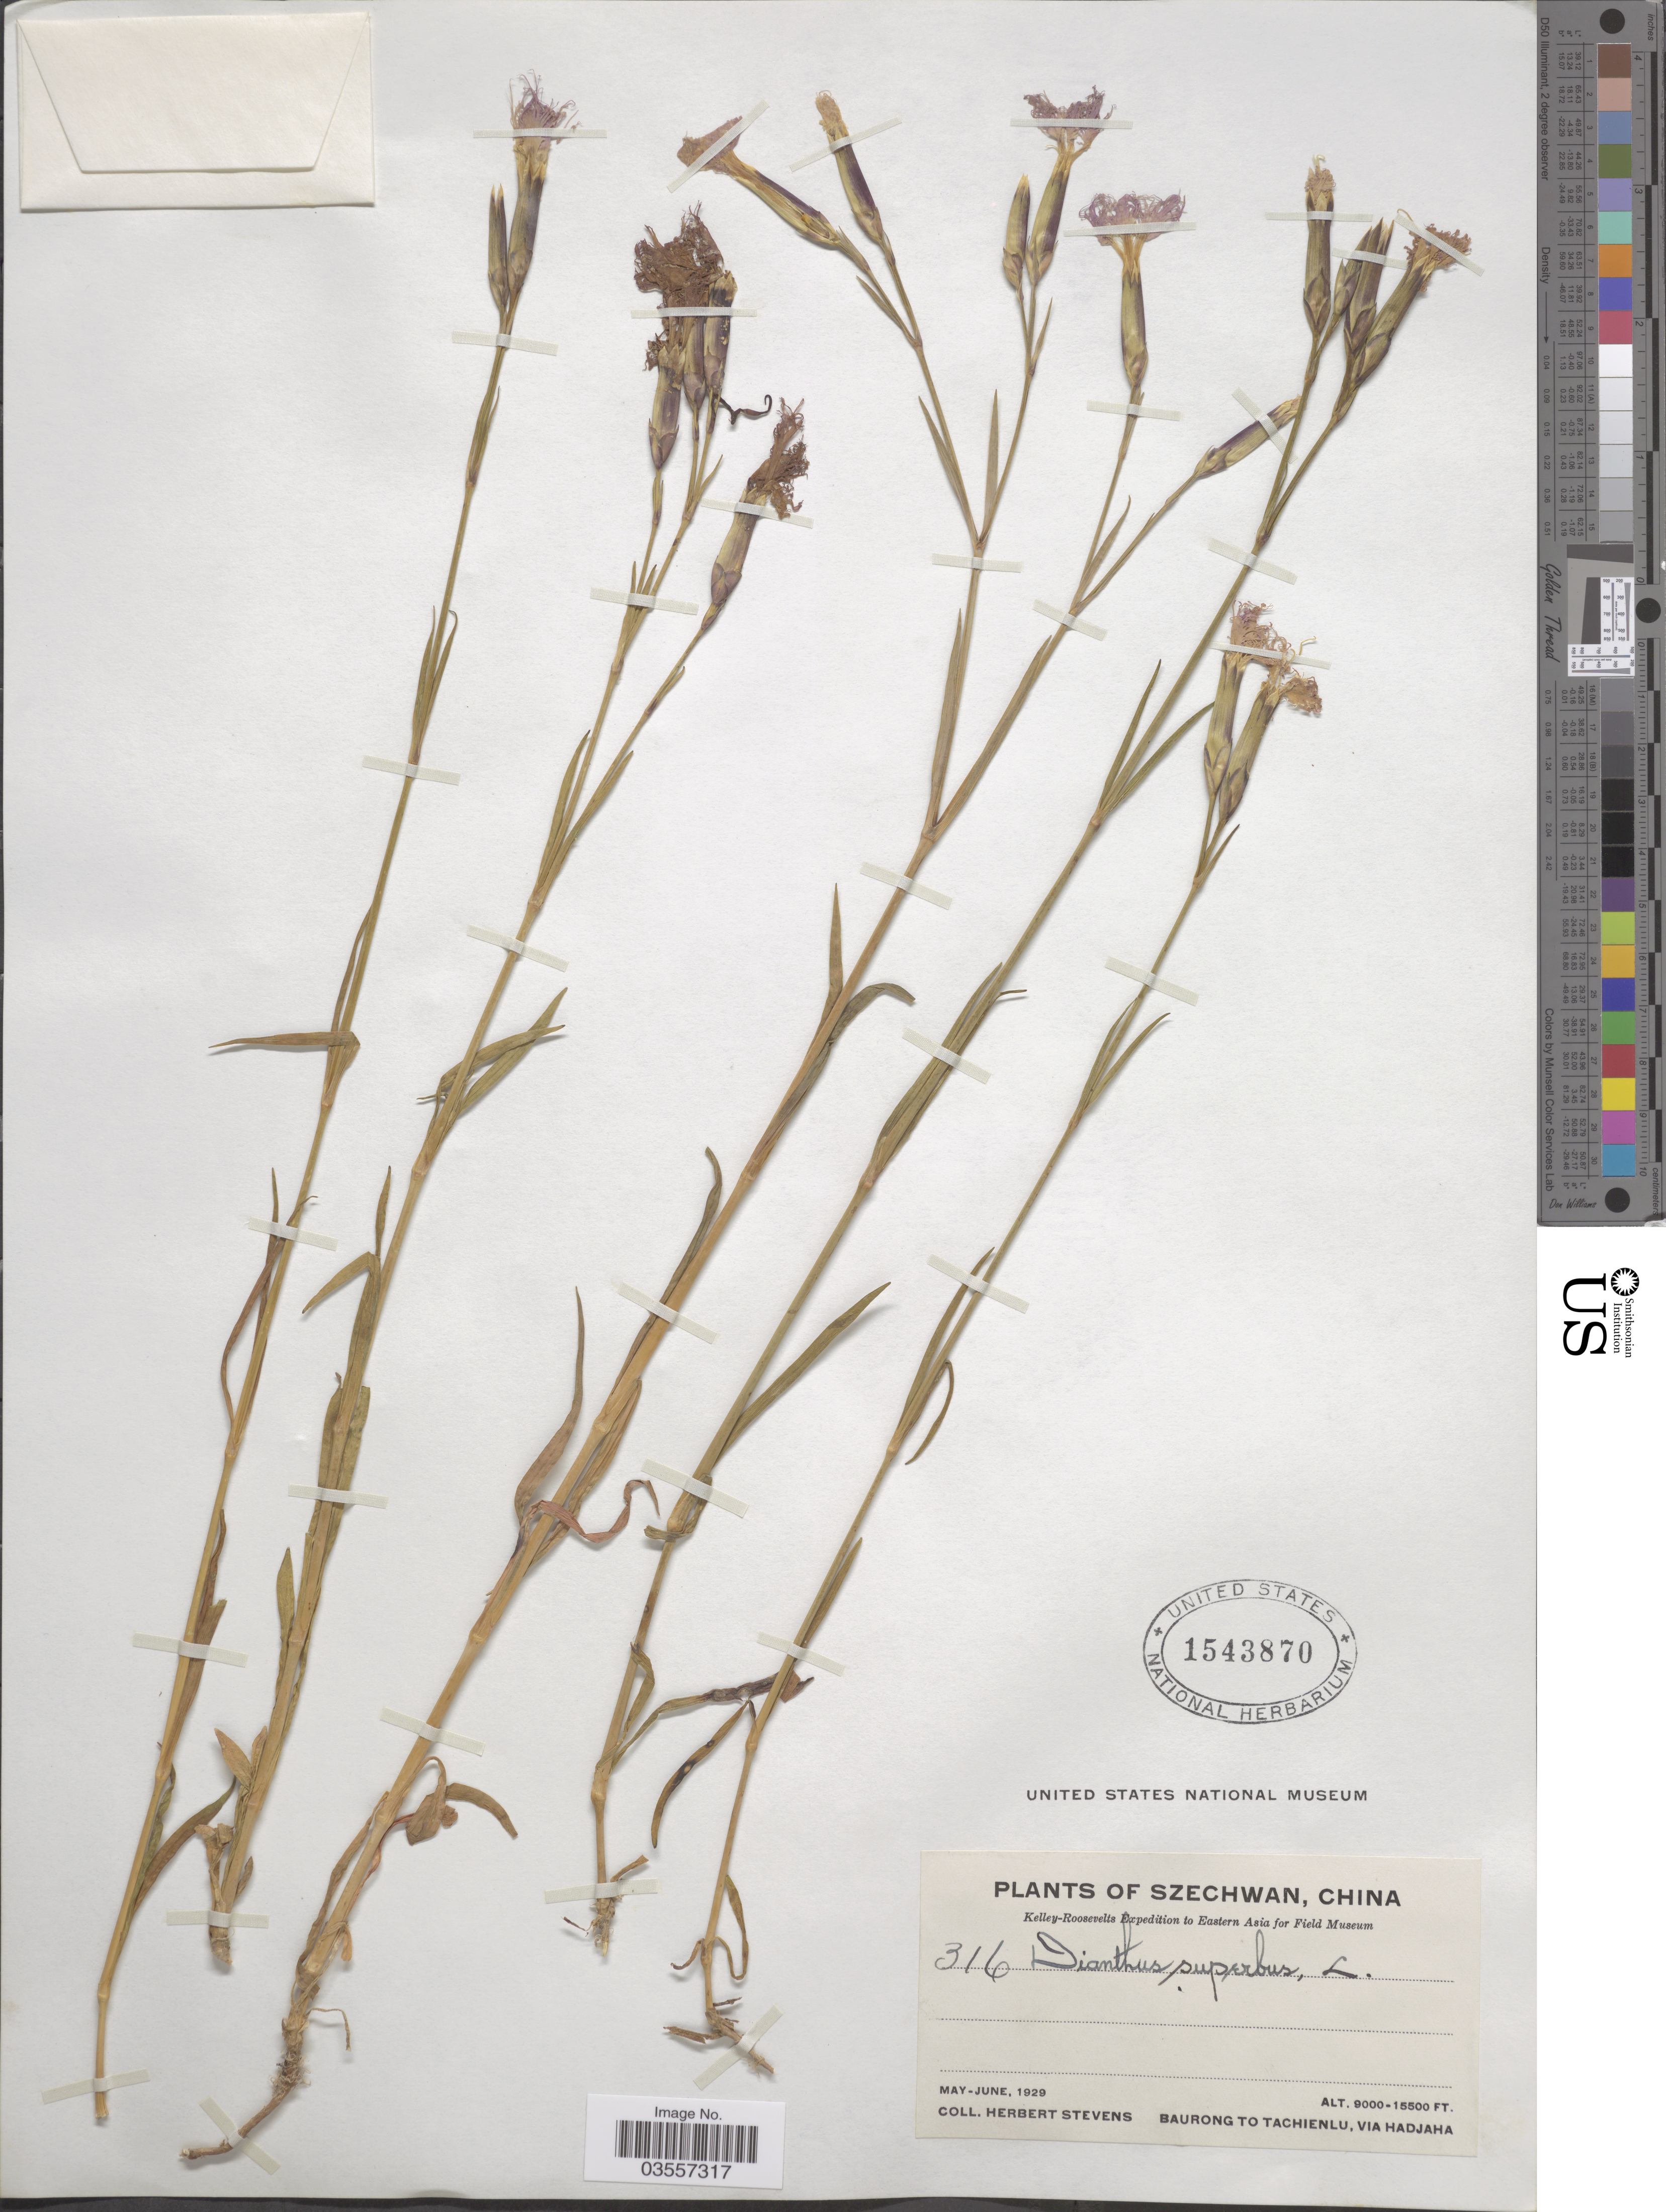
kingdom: Plantae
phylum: Tracheophyta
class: Magnoliopsida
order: Caryophyllales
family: Caryophyllaceae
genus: Dianthus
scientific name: Dianthus superbus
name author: L.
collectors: H. Stevens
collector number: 316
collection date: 1929-05/1929-06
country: China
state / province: Sichuan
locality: Szechwan. Baurong to Tachienlu, via Hadjaha.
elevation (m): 2743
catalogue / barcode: US 1543870